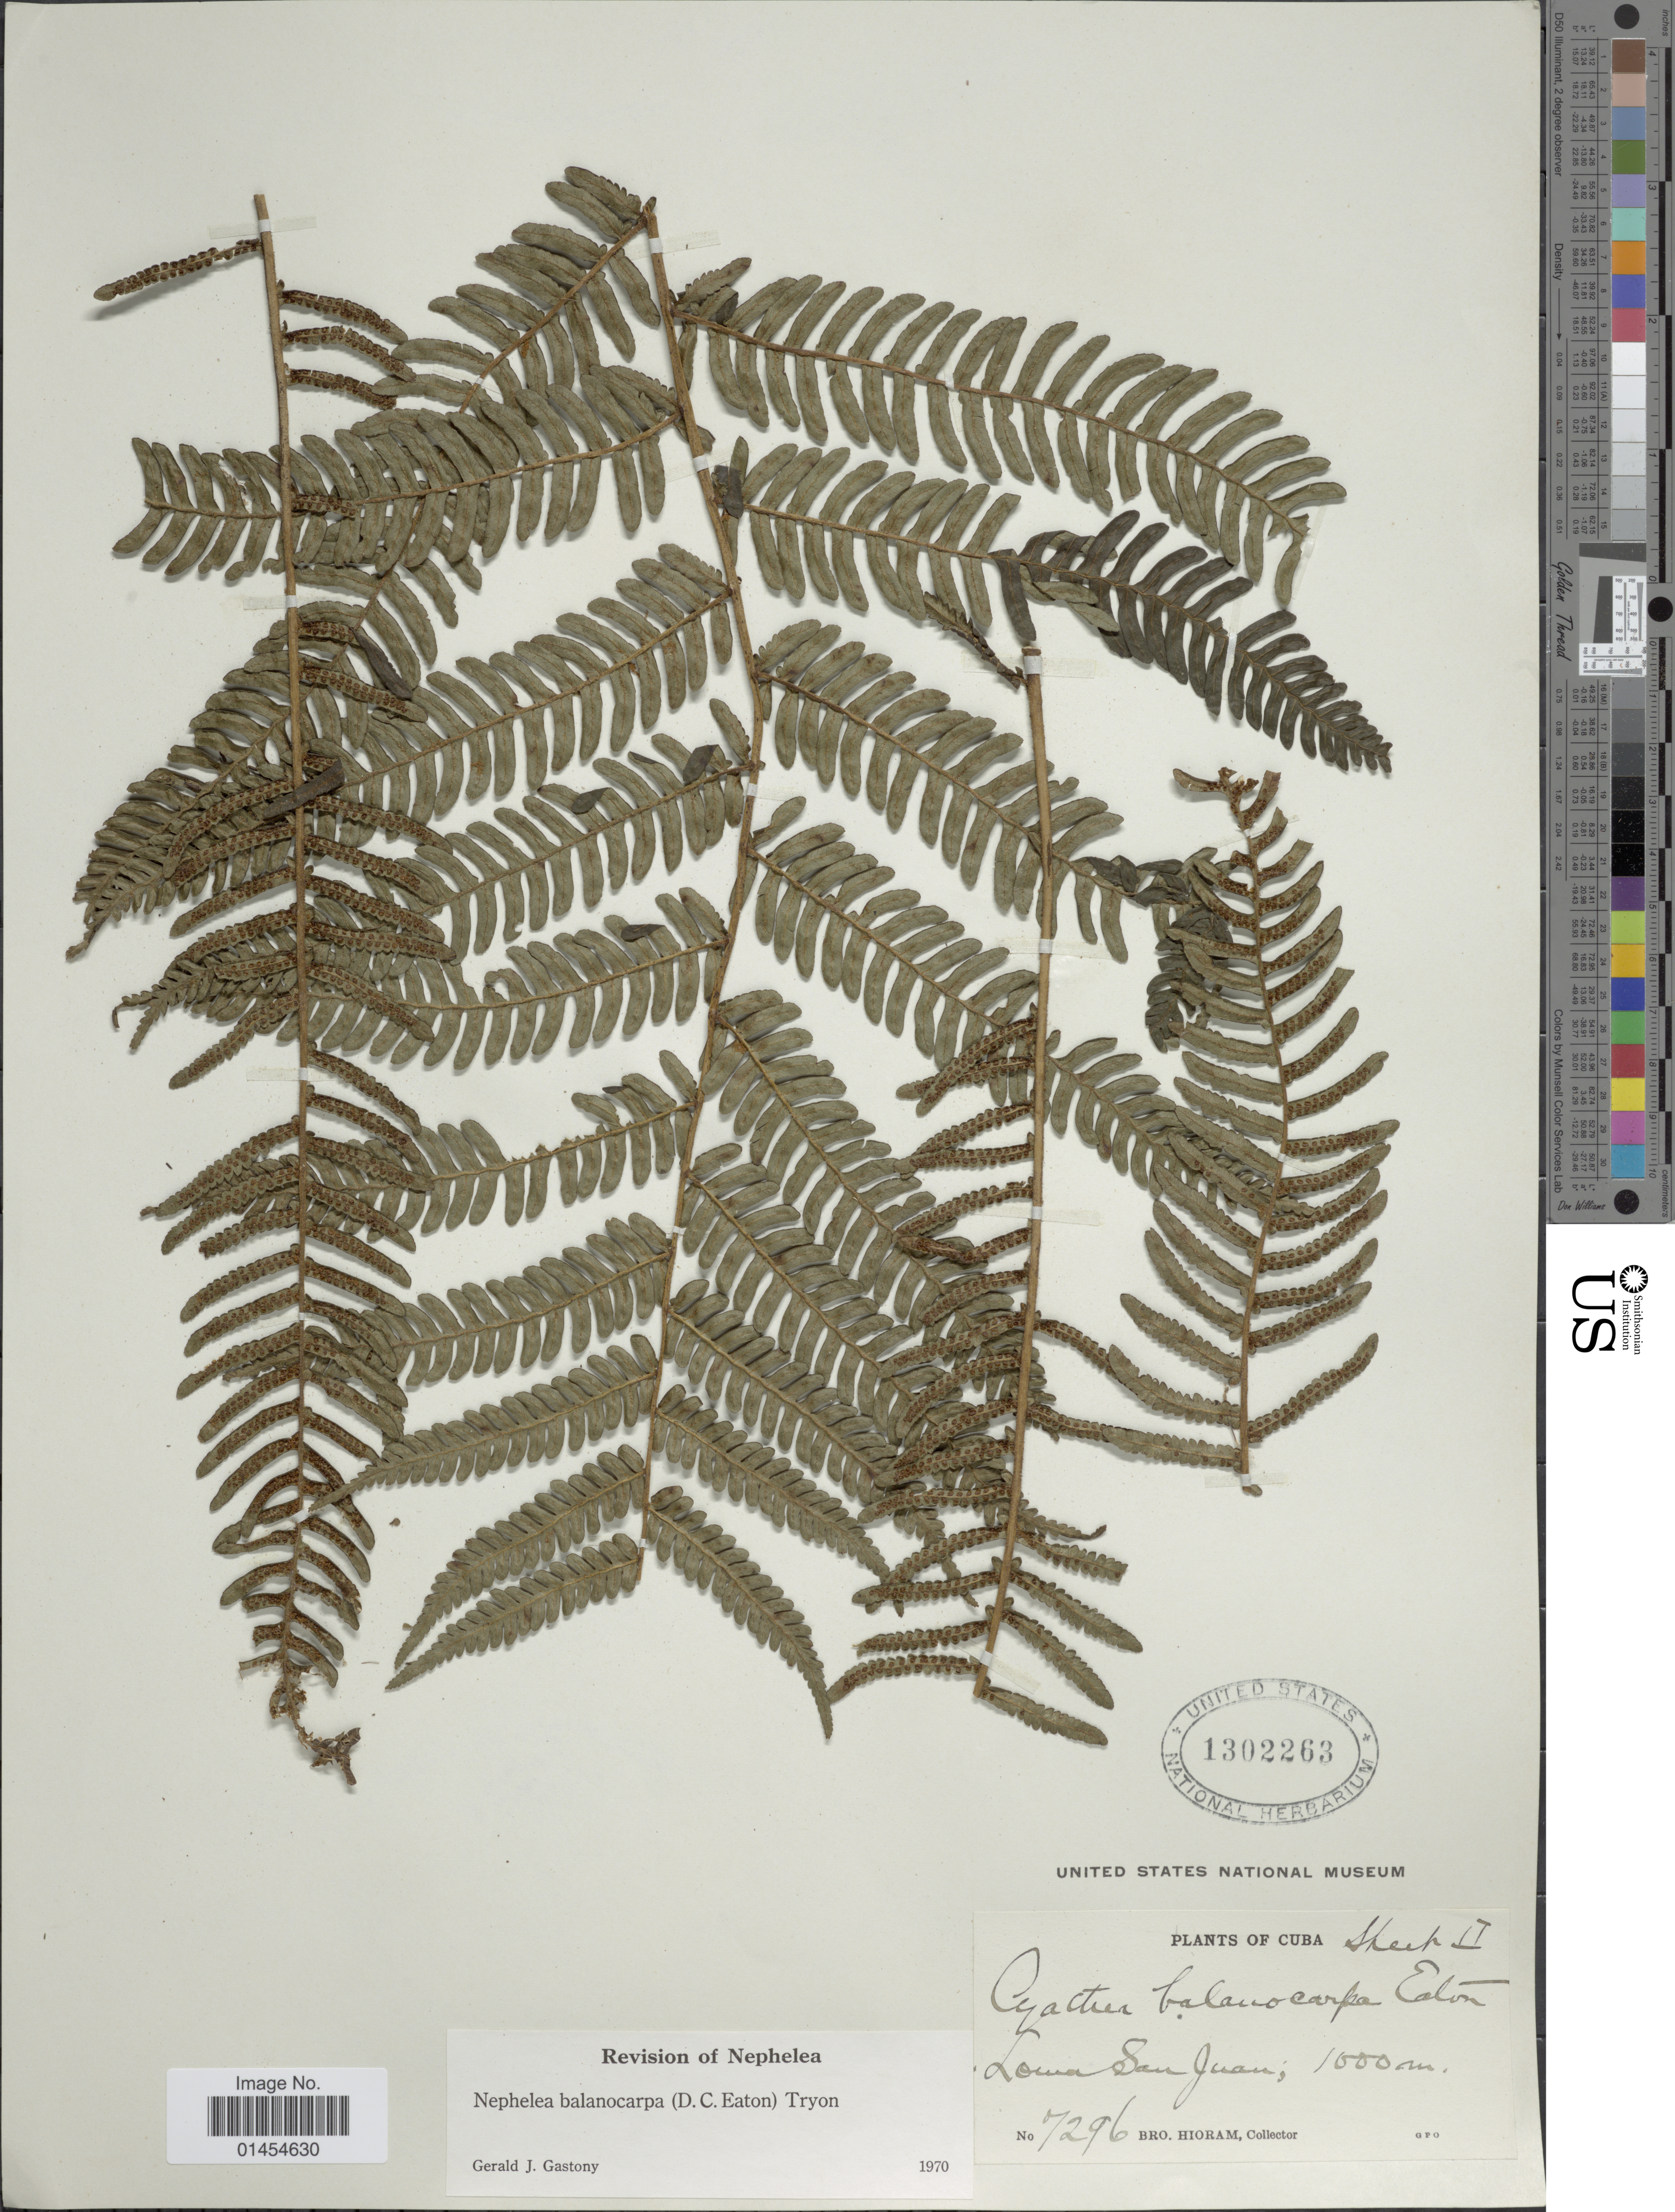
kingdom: Plantae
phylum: Tracheophyta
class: Polypodiopsida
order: Cyatheales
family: Cyatheaceae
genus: Alsophila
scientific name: Alsophila balanocarpa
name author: (D.C. Eaton) D.S. Conant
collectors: Bro. Hioram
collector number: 7296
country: Cuba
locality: Loma San Juan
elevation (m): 1000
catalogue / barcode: US 1302263